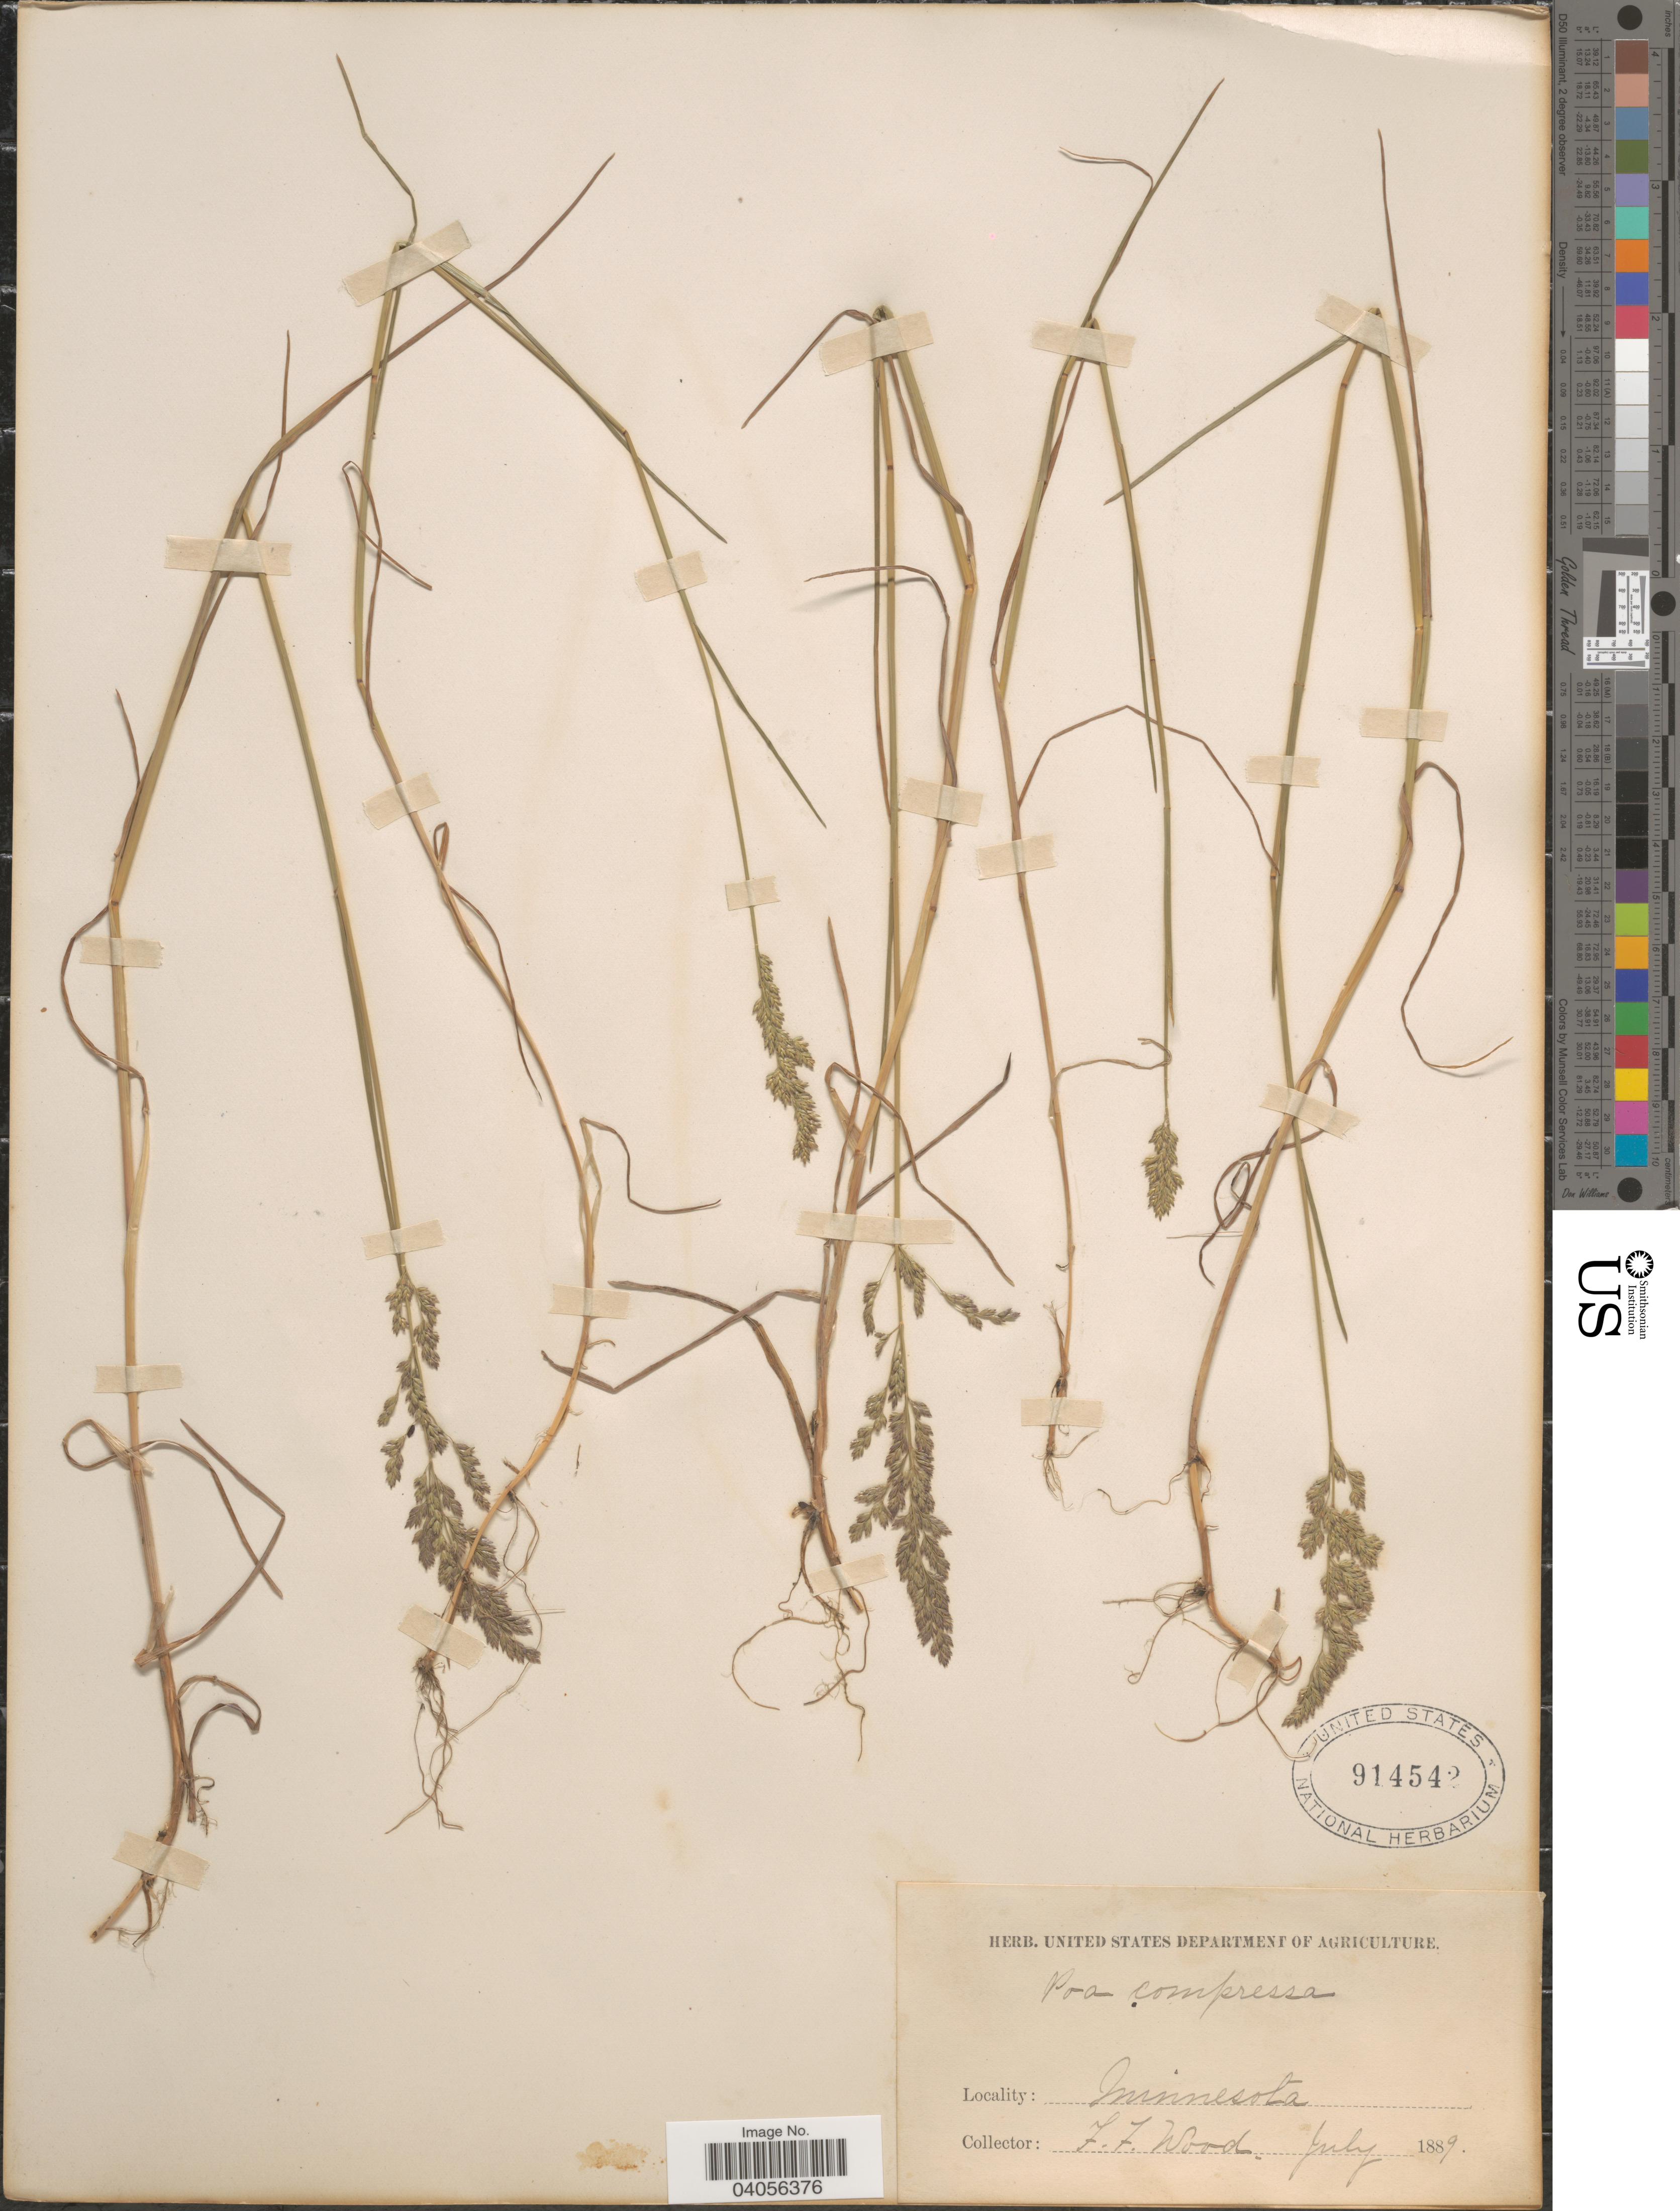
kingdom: Plantae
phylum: Tracheophyta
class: Liliopsida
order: Poales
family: Poaceae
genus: Poa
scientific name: Poa compressa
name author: L.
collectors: F. Wood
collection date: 1889-07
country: United States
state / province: Minnesota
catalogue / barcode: US 914542